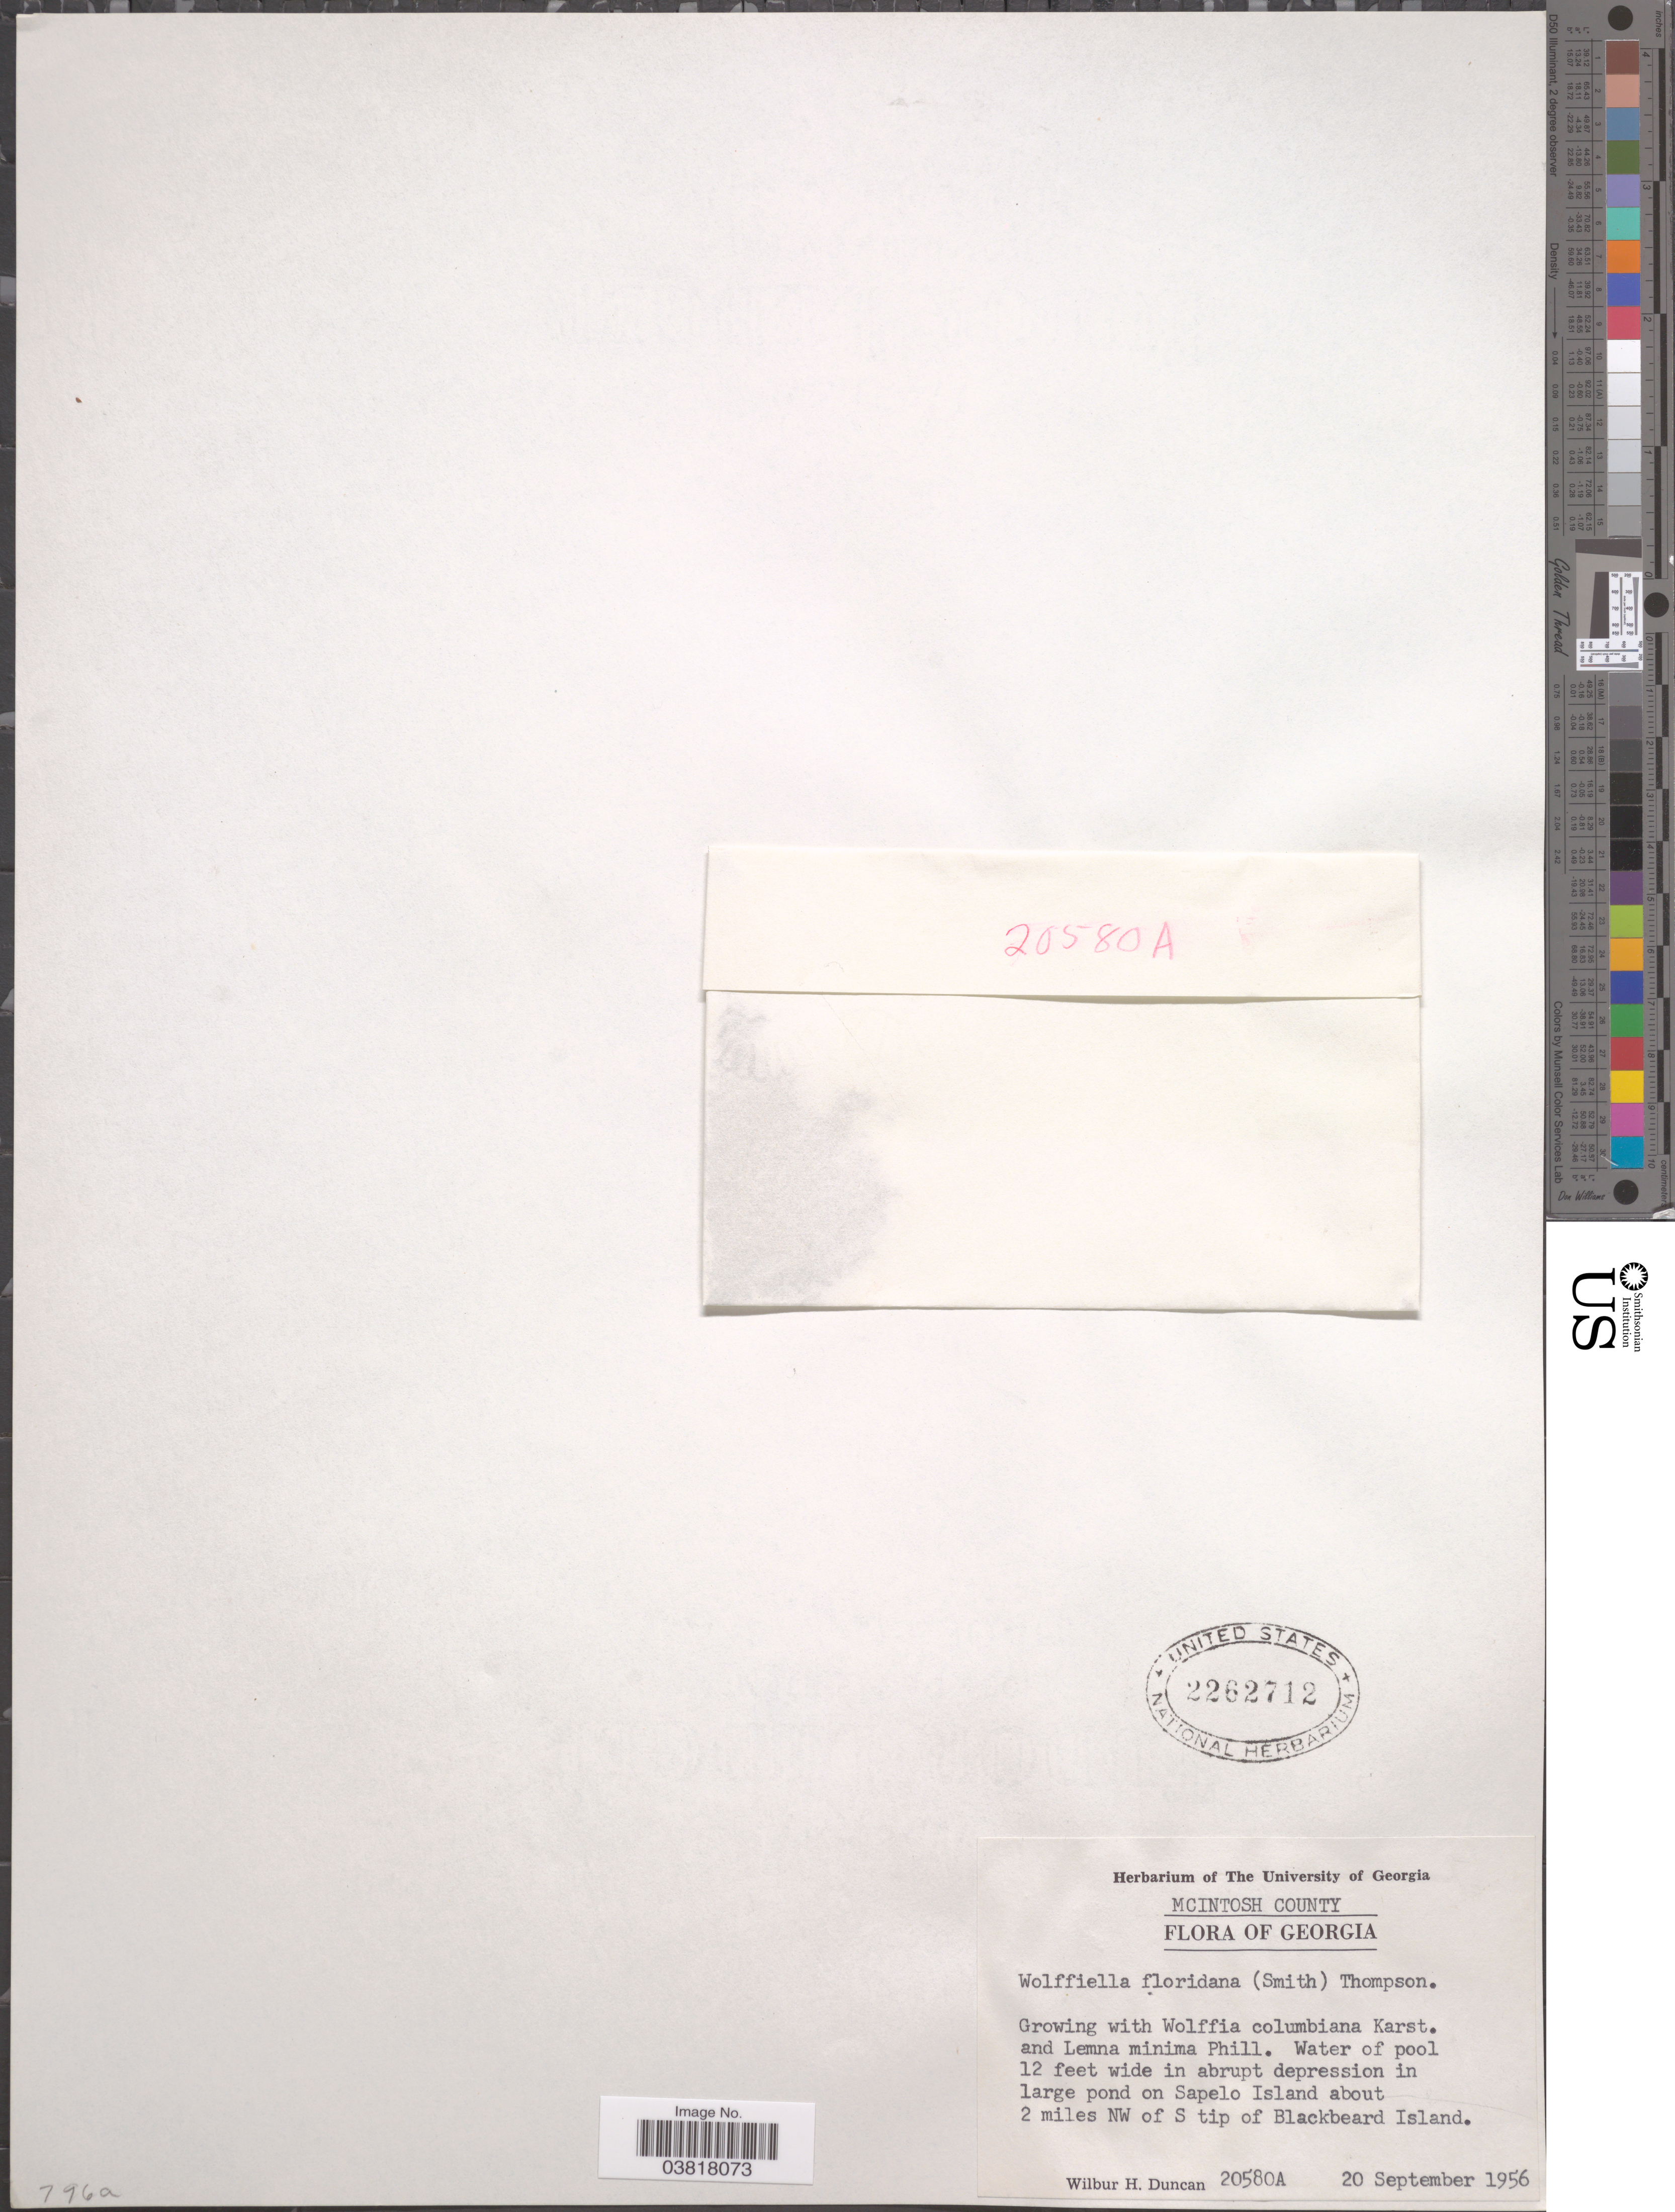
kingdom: Plantae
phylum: Tracheophyta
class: Liliopsida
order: Alismatales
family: Araceae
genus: Wolffiella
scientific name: Wolffiella floridana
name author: (Donn. Sm.) C.H. Thomps.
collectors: W. H. Duncan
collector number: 20580A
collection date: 1956-09-20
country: United States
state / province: Georgia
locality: Mcintosh County. On Sapelo Island about 2 miles NW of S tip of Blackbeard Island.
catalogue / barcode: US 2262712